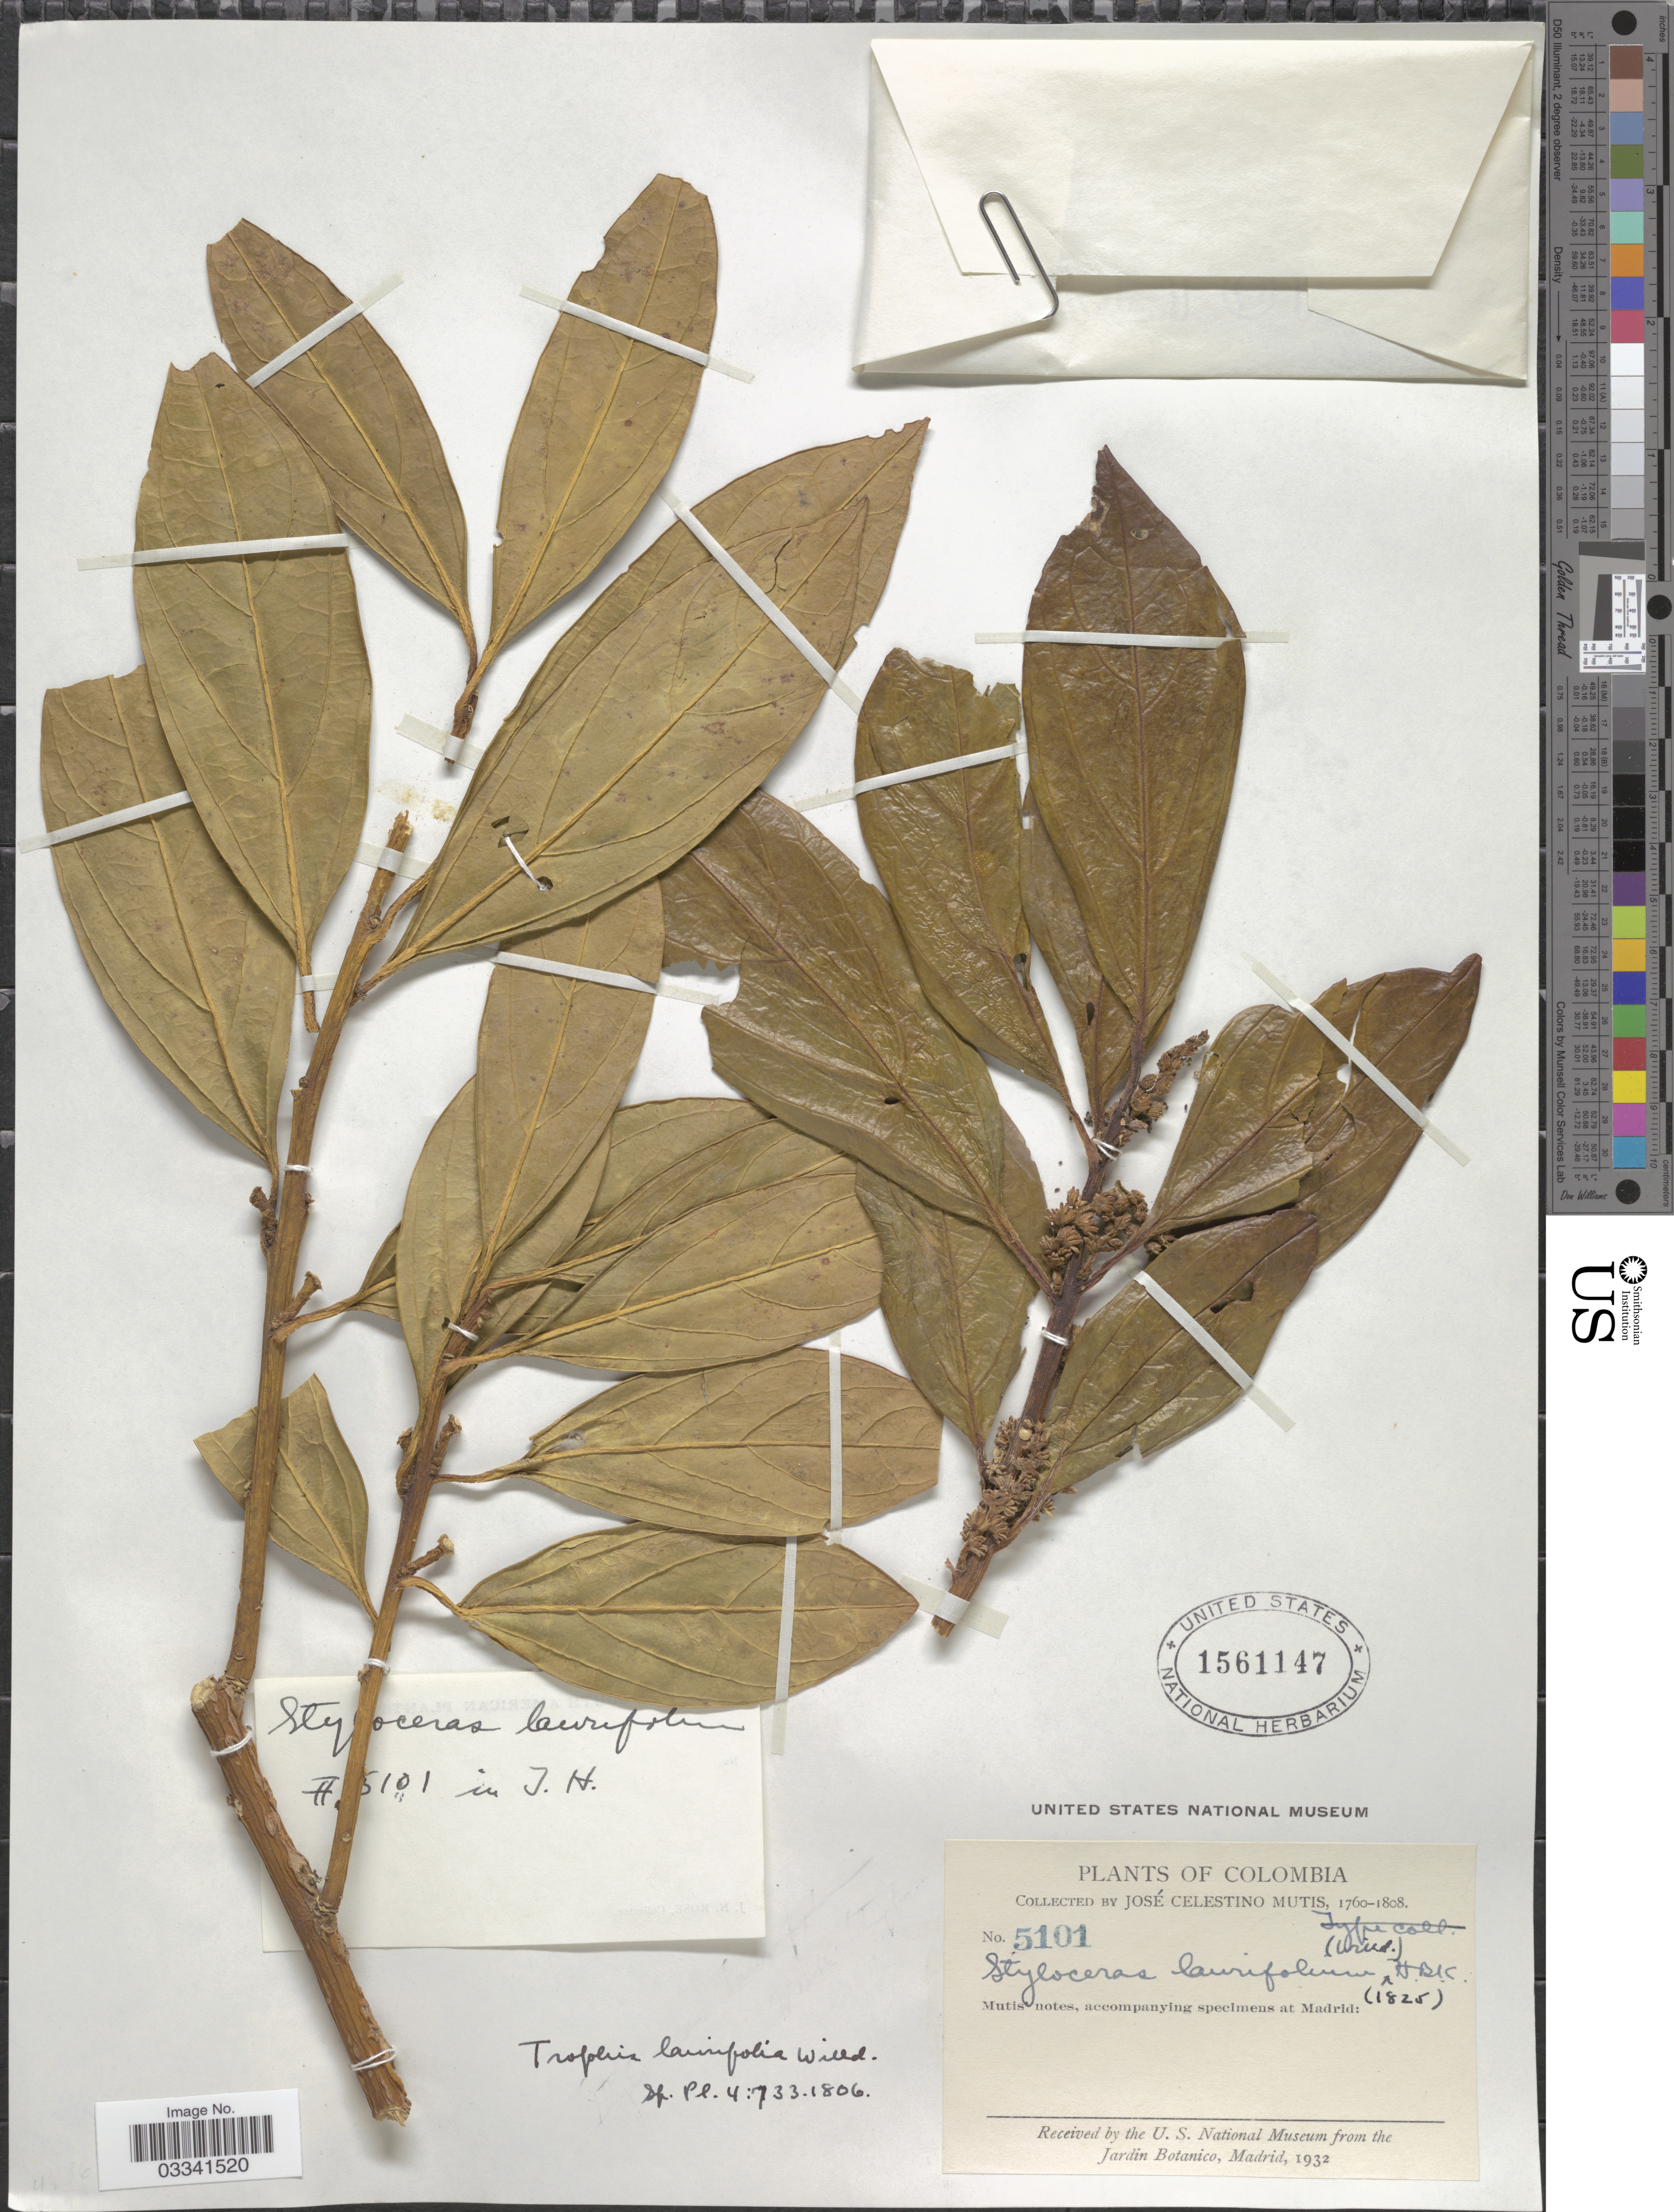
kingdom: Plantae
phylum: Tracheophyta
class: Magnoliopsida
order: Buxales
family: Buxaceae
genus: Styloceras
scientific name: Styloceras laurifolium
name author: (Willd.) Kunth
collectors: J. C. B. Mutis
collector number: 5101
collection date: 1760/1808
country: Colombia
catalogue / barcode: US 1561147